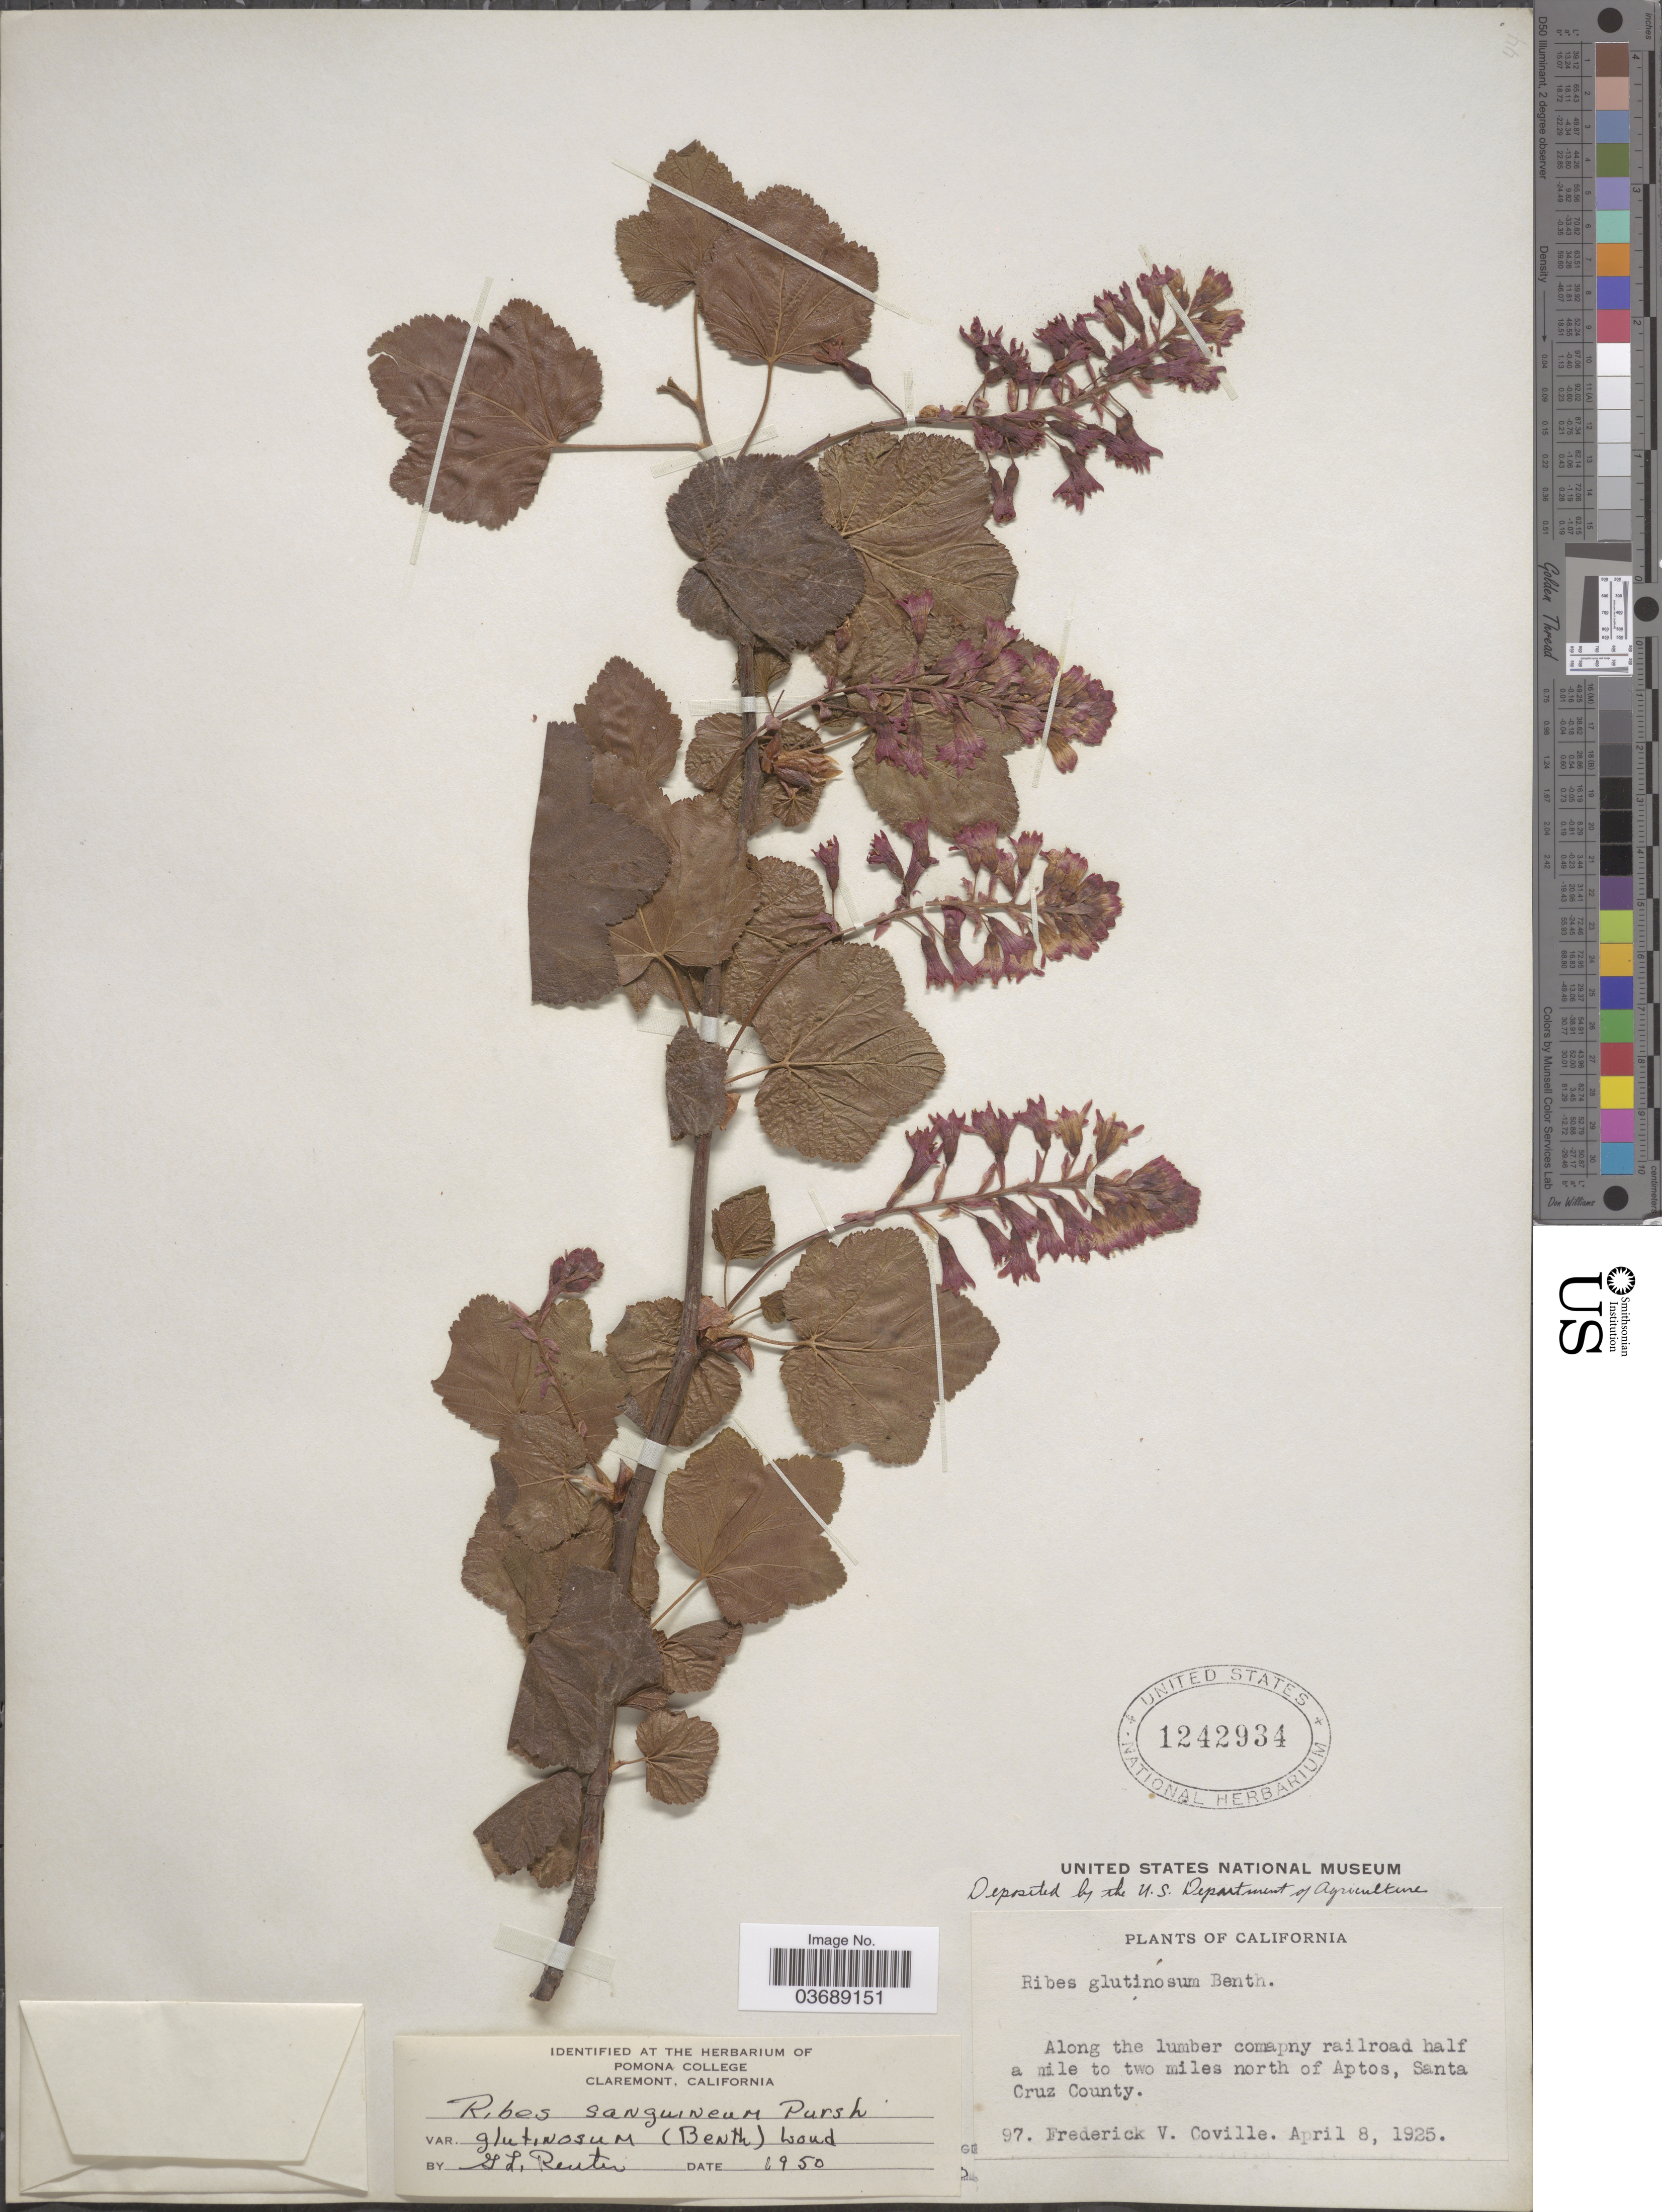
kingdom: Plantae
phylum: Tracheophyta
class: Magnoliopsida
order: Saxifragales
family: Grossulariaceae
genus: Ribes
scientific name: Ribes sanguineum var. glutinosum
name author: (Benth.) Loudon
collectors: F. V. Coville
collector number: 97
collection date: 1925-04-08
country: United States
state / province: California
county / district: Santa Cruz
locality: Along the lumber comapny railroad half a mile to two miles north of Aptos, Santa Cruz County.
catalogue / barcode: US 1242934